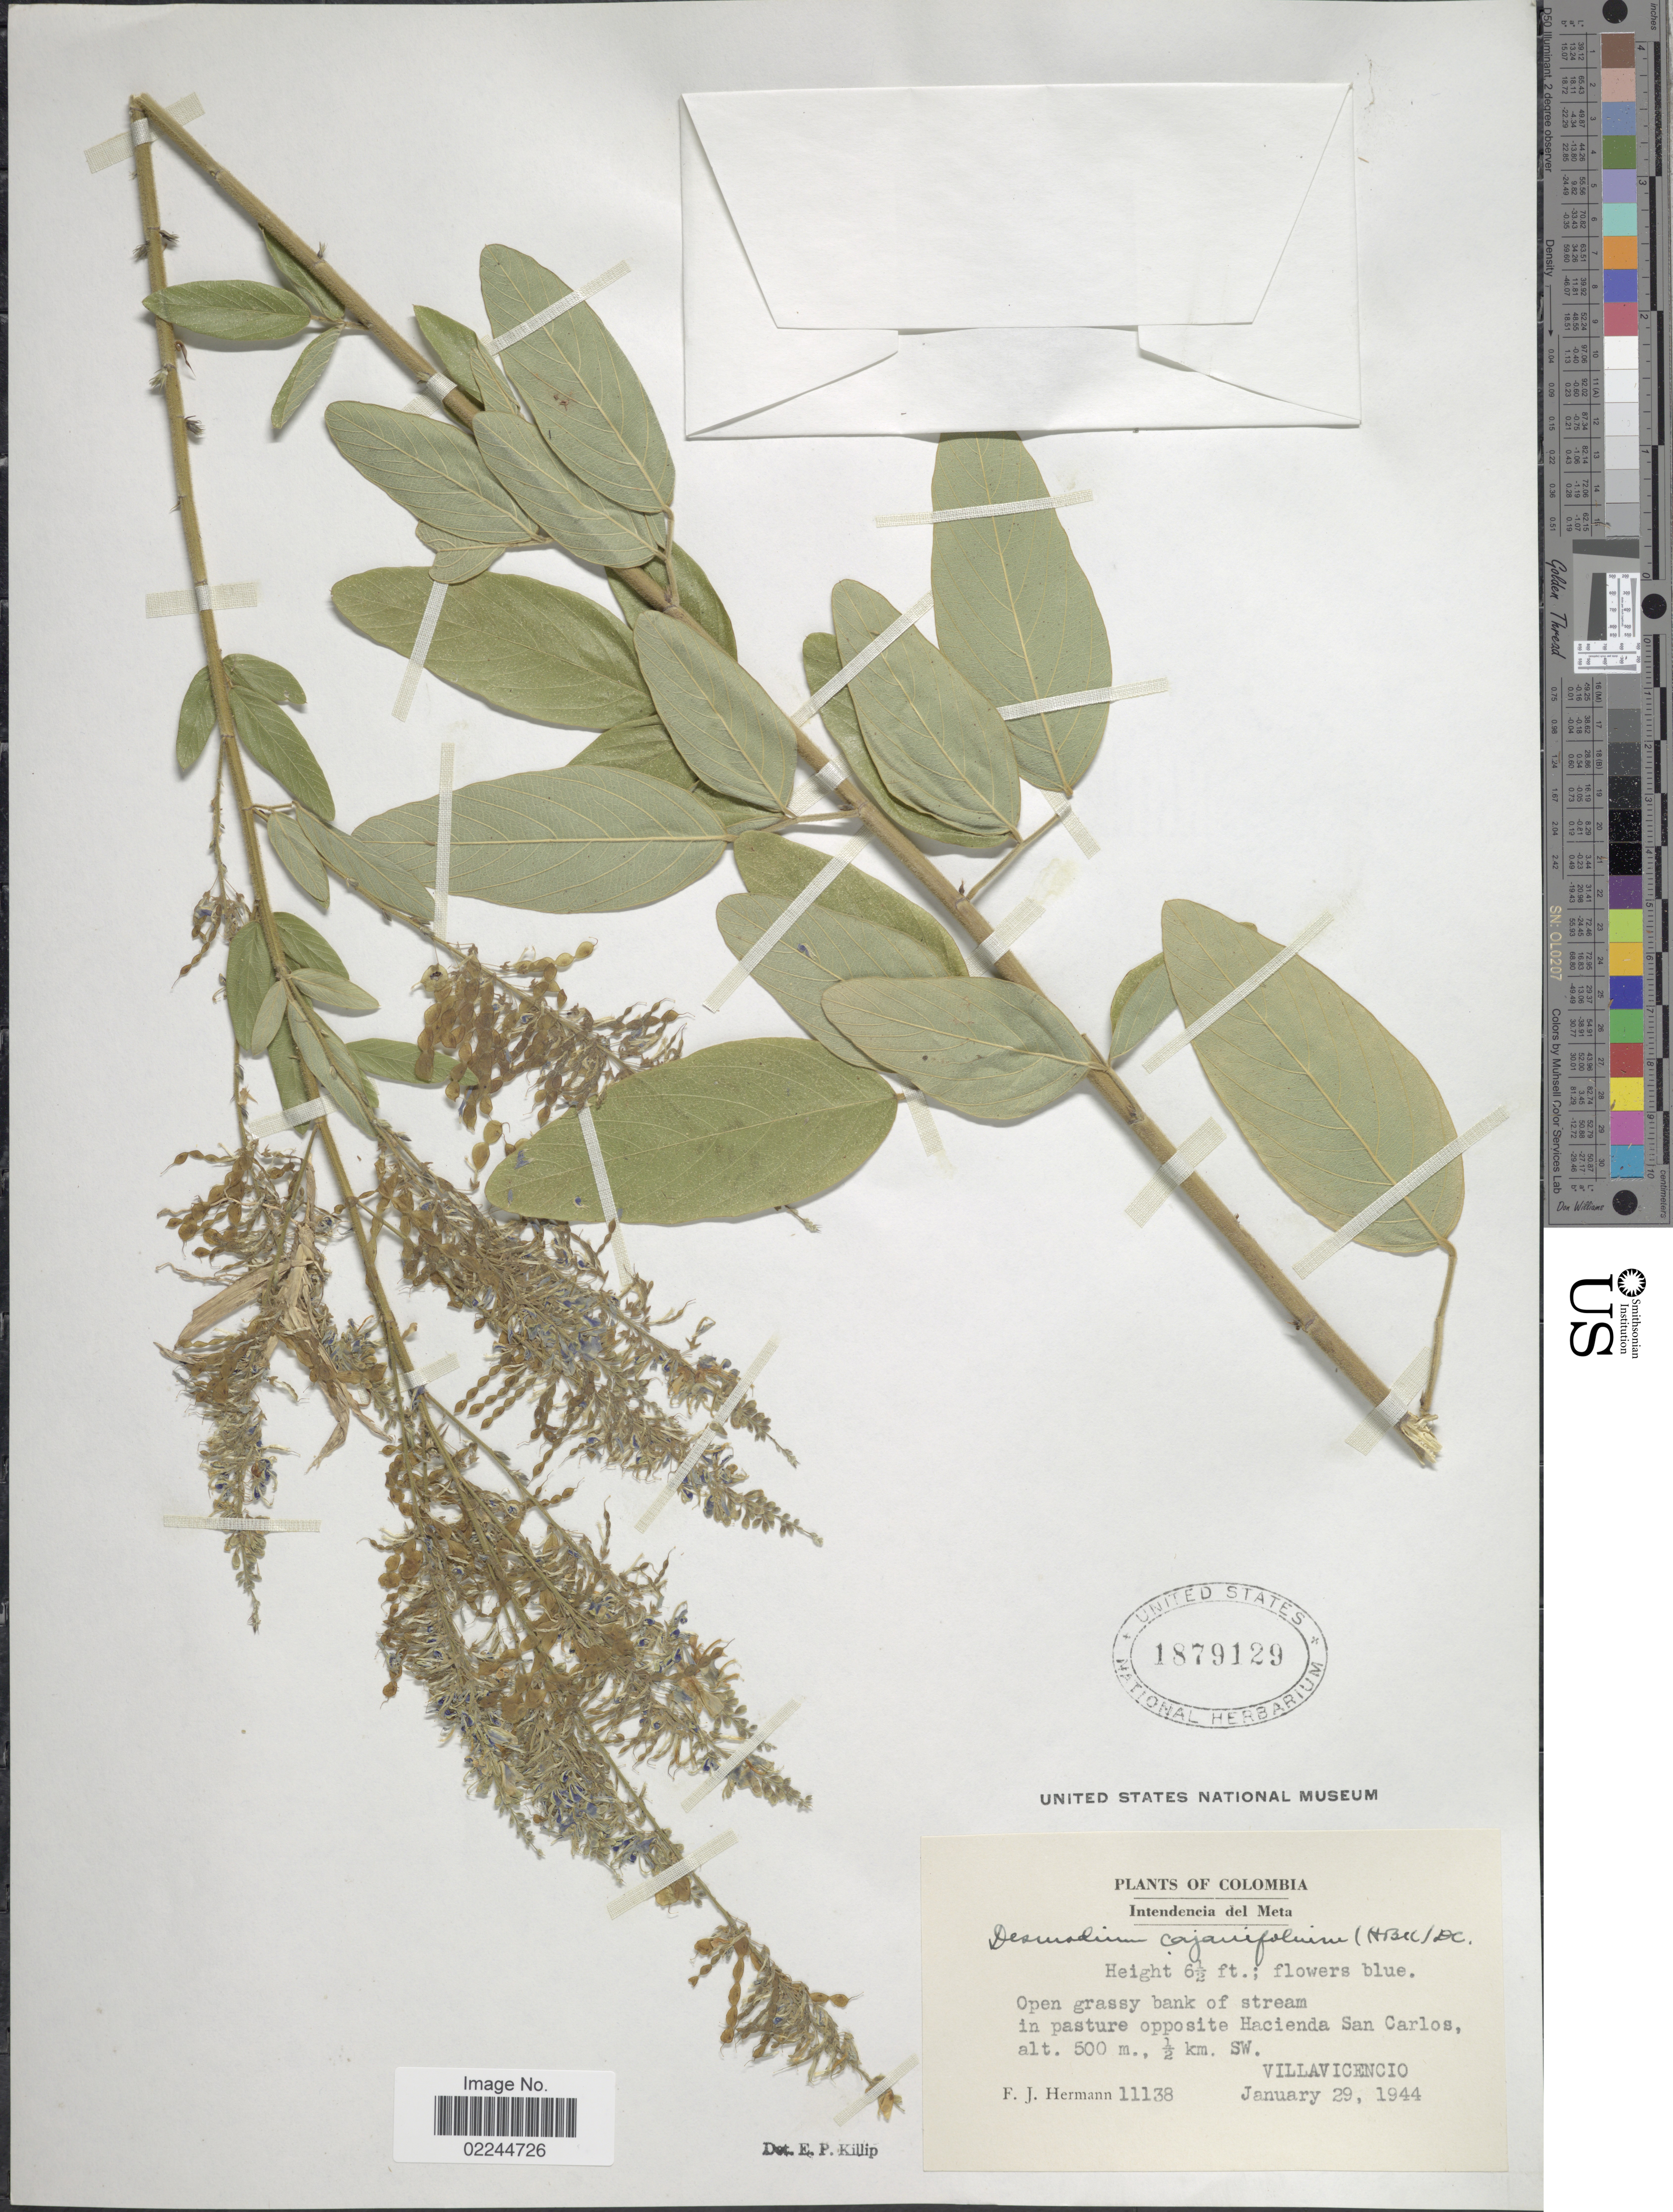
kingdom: Plantae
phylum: Tracheophyta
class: Magnoliopsida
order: Fabales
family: Fabaceae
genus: Desmodium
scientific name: Desmodium cajanifolium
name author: (Kunth) DC.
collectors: F. J. Hermann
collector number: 11138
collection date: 1944-01-29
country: Colombia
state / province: Meta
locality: Opposite San Carlos, ½ km SW Villavicencio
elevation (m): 500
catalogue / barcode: US 1879129